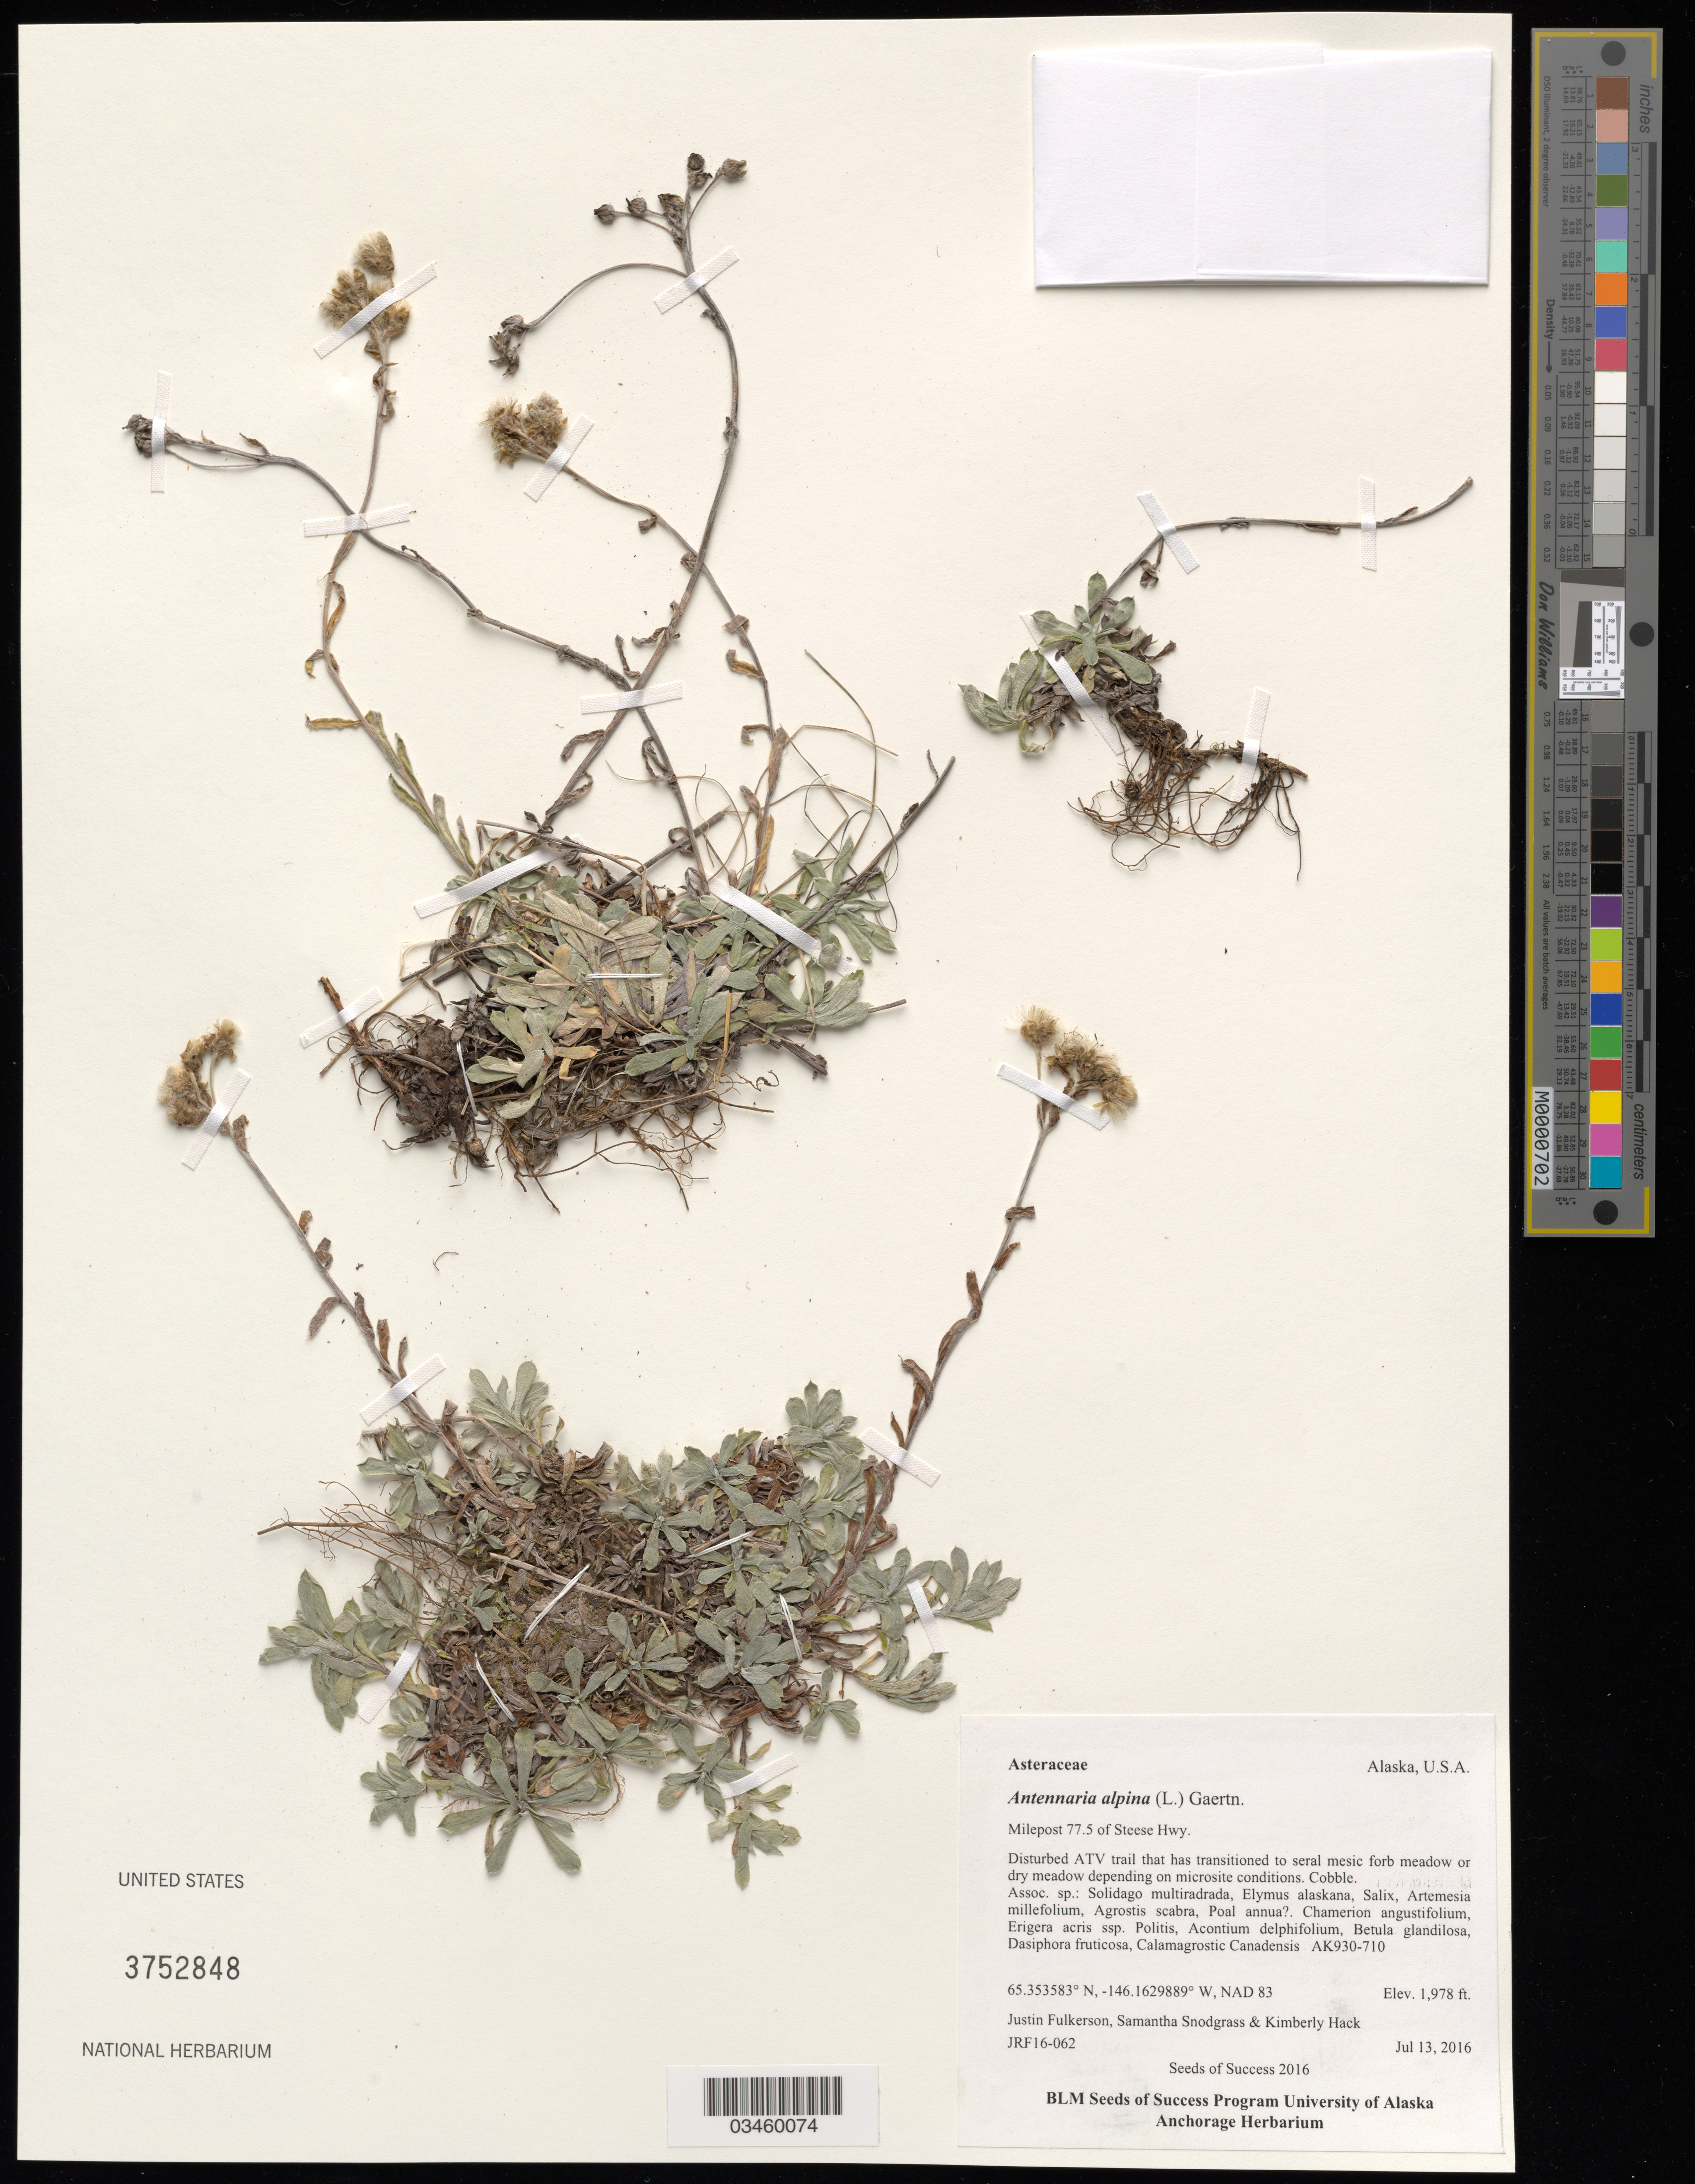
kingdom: Plantae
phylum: Tracheophyta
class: Magnoliopsida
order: Asterales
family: Asteraceae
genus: Antennaria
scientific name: Antennaria alpina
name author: (L.) Gaertn.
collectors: J. Fulkerson, K. Hack & S. Snodgrass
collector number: AK930-710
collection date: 2016-07-13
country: United States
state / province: Alaska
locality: Milepost 77.5 of Steese Hwy.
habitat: Disturbed ATV trail that has transitioned to seral mesic forb meadow or dry meadow depending on microsite conditions. Cobble.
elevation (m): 603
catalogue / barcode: US 3752848